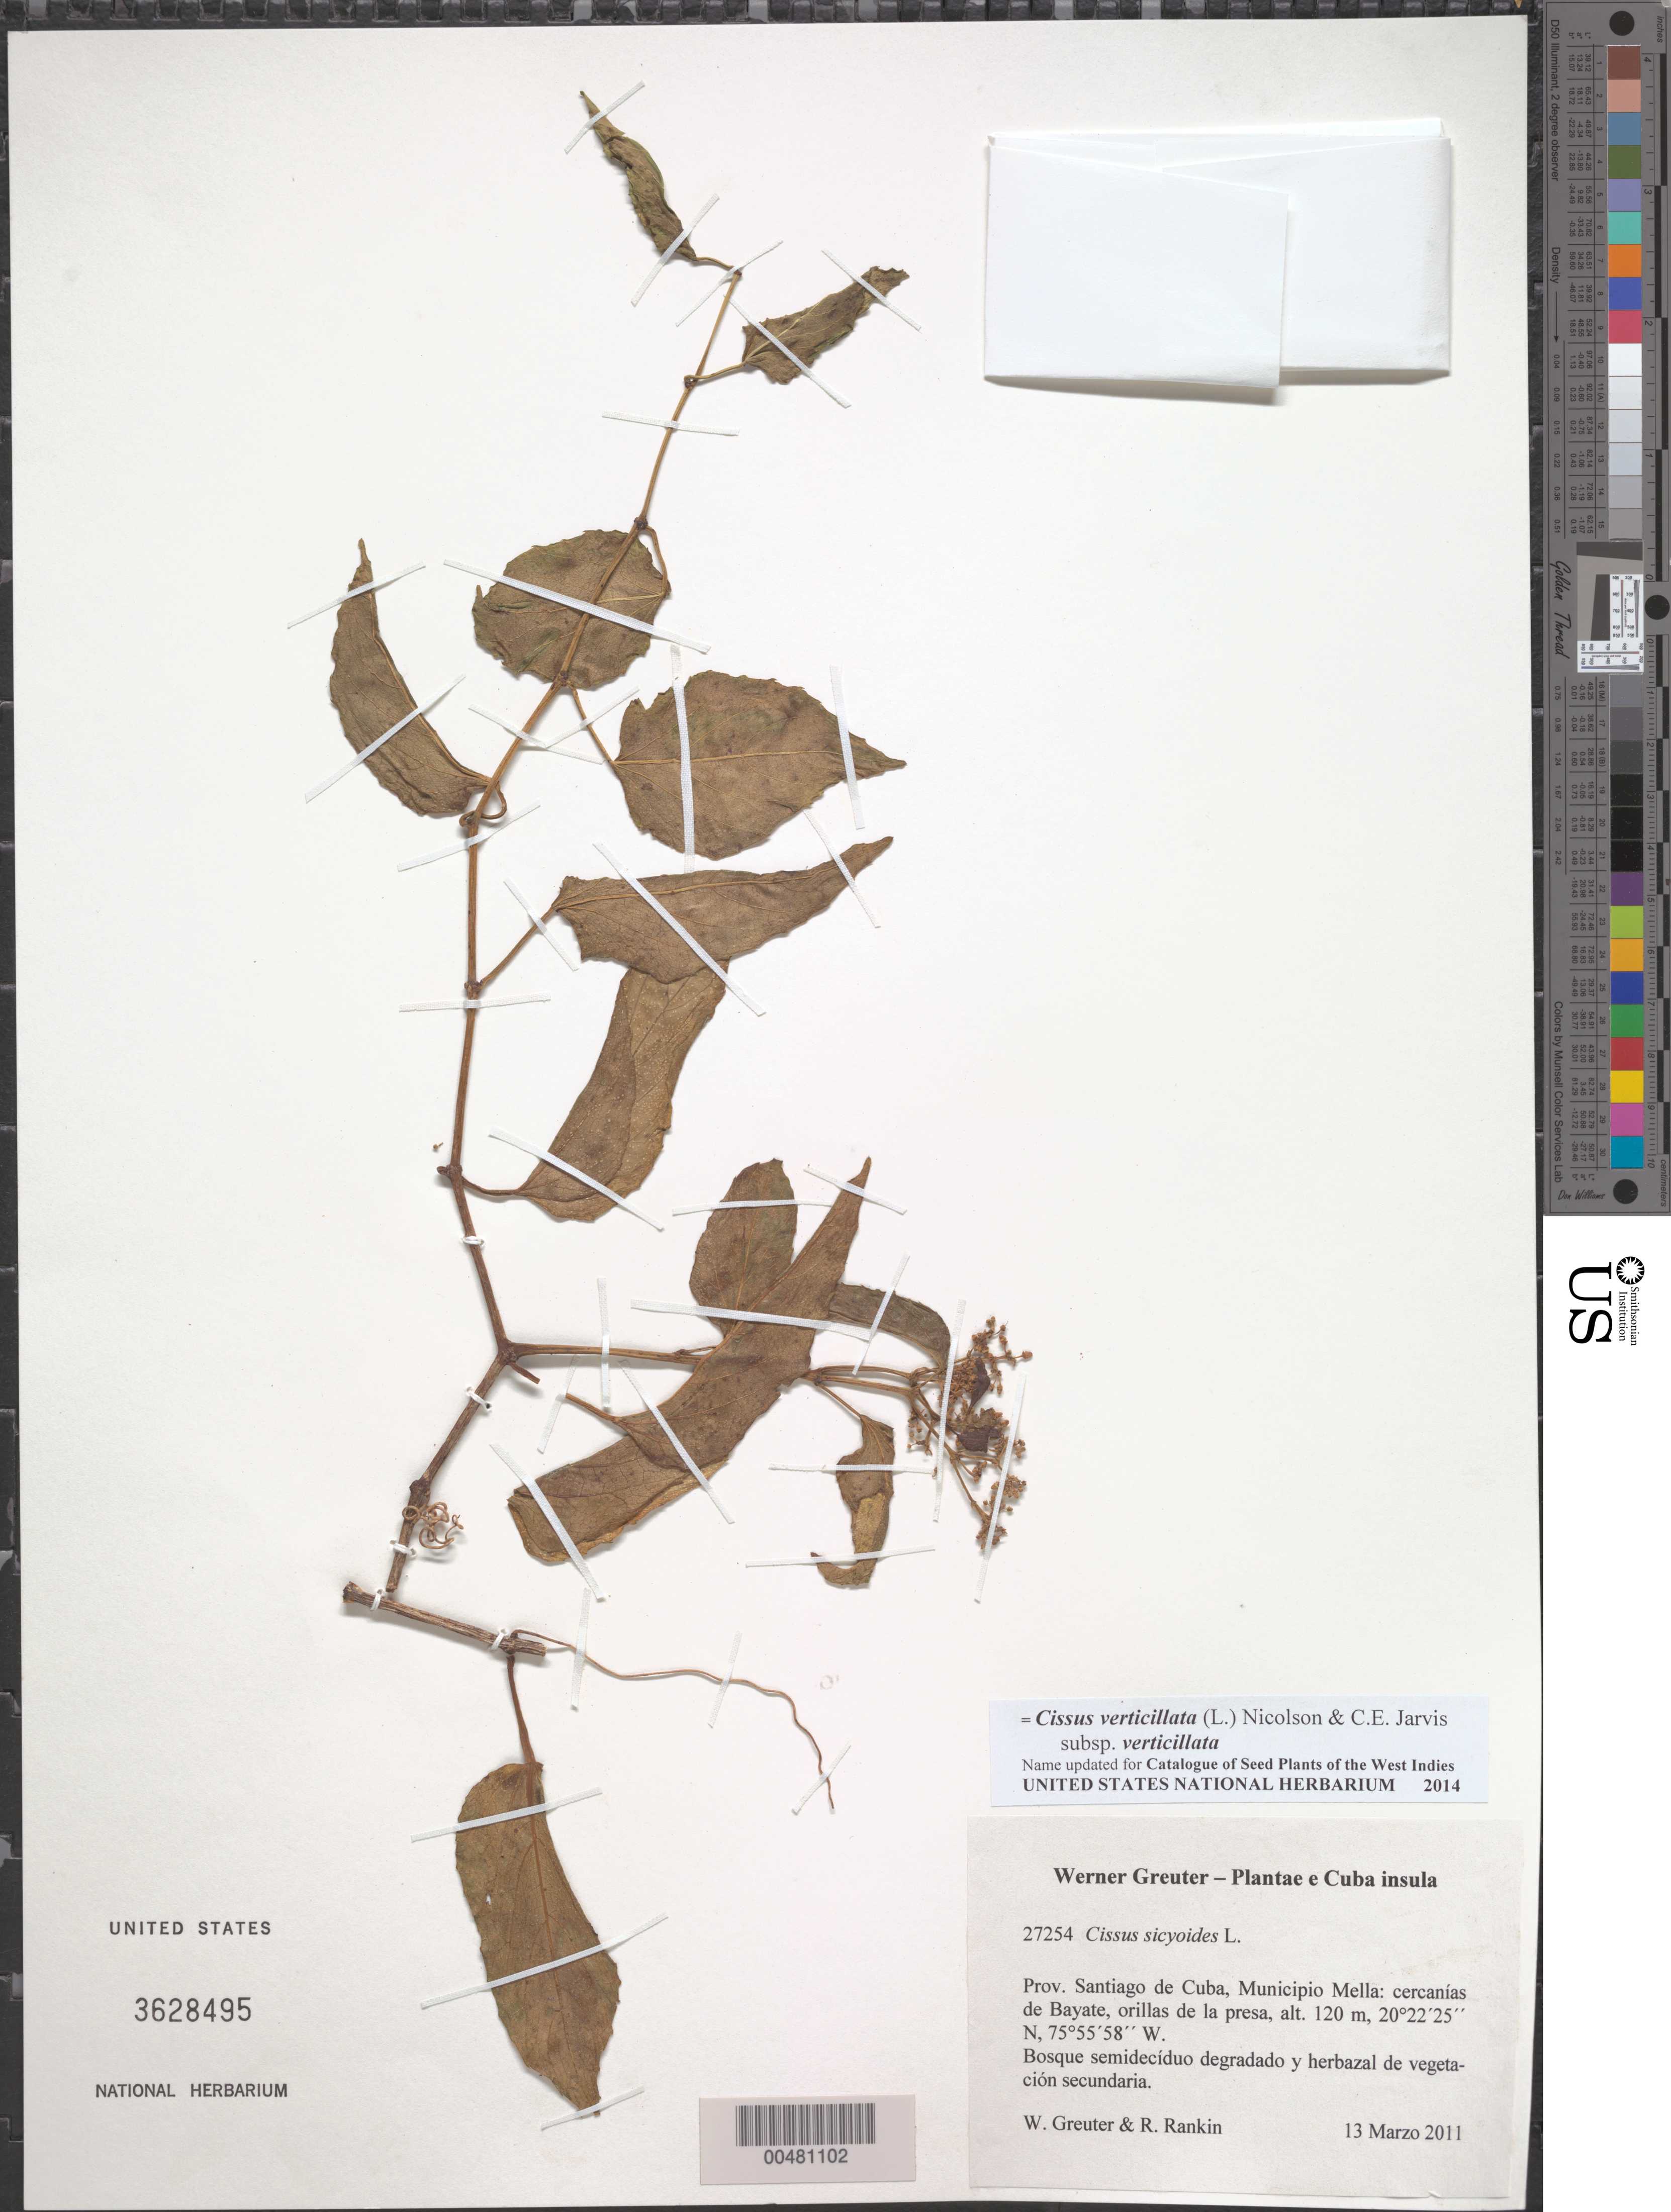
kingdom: Plantae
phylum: Tracheophyta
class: Magnoliopsida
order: Vitales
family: Vitaceae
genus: Cissus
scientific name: Cissus verticillata subsp. verticillata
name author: (L.) Nicolson & C.E. Jarvis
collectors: W. R. Greuter & R. Rankin Rodriguez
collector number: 27254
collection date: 2011-03-13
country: Cuba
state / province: Santiago de Cuba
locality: Mun. Mella, cercanías de Bayate.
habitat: Orillas de la presa. Bosque semidecíduo degradado y herbazal de vegetación secundaria.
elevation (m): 120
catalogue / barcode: US 3628495